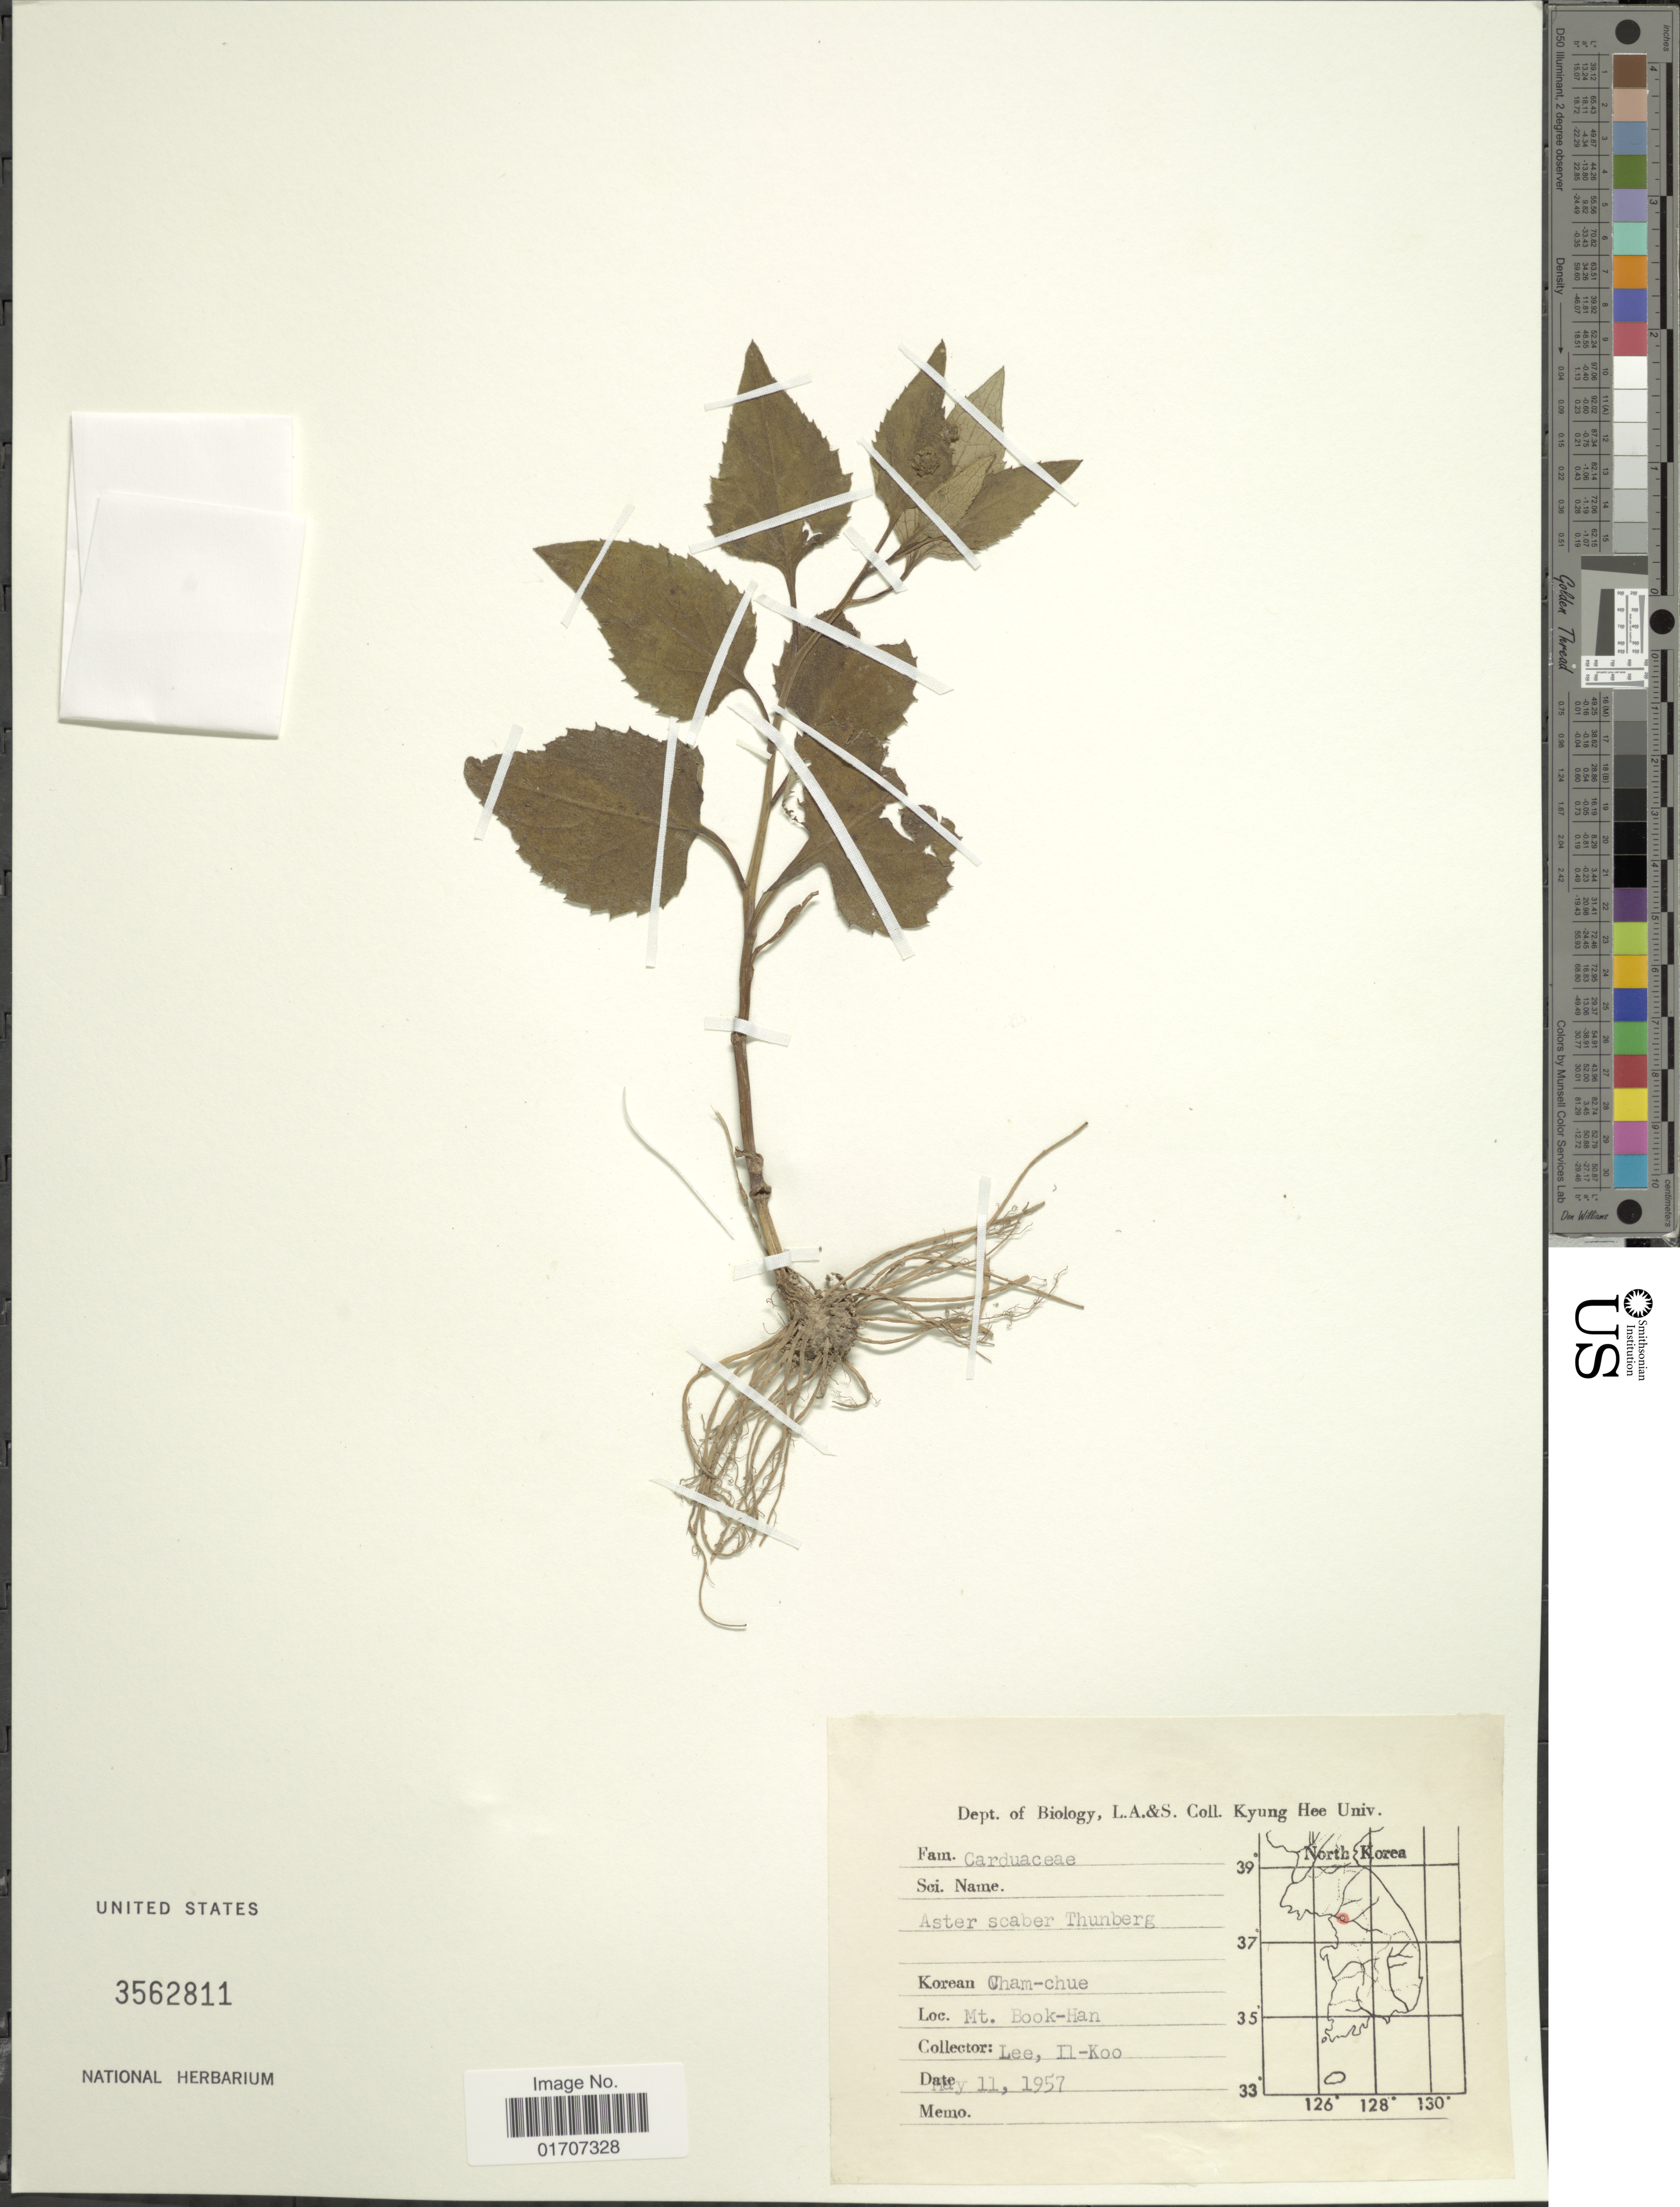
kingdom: Plantae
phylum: Tracheophyta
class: Magnoliopsida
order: Asterales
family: Asteraceae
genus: Doellingeria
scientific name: Doellingeria scabra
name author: (Thunb.) Nees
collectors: I. Lee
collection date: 1957-05-11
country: South Korea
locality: Mt. Book-Han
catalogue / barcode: US 3562811